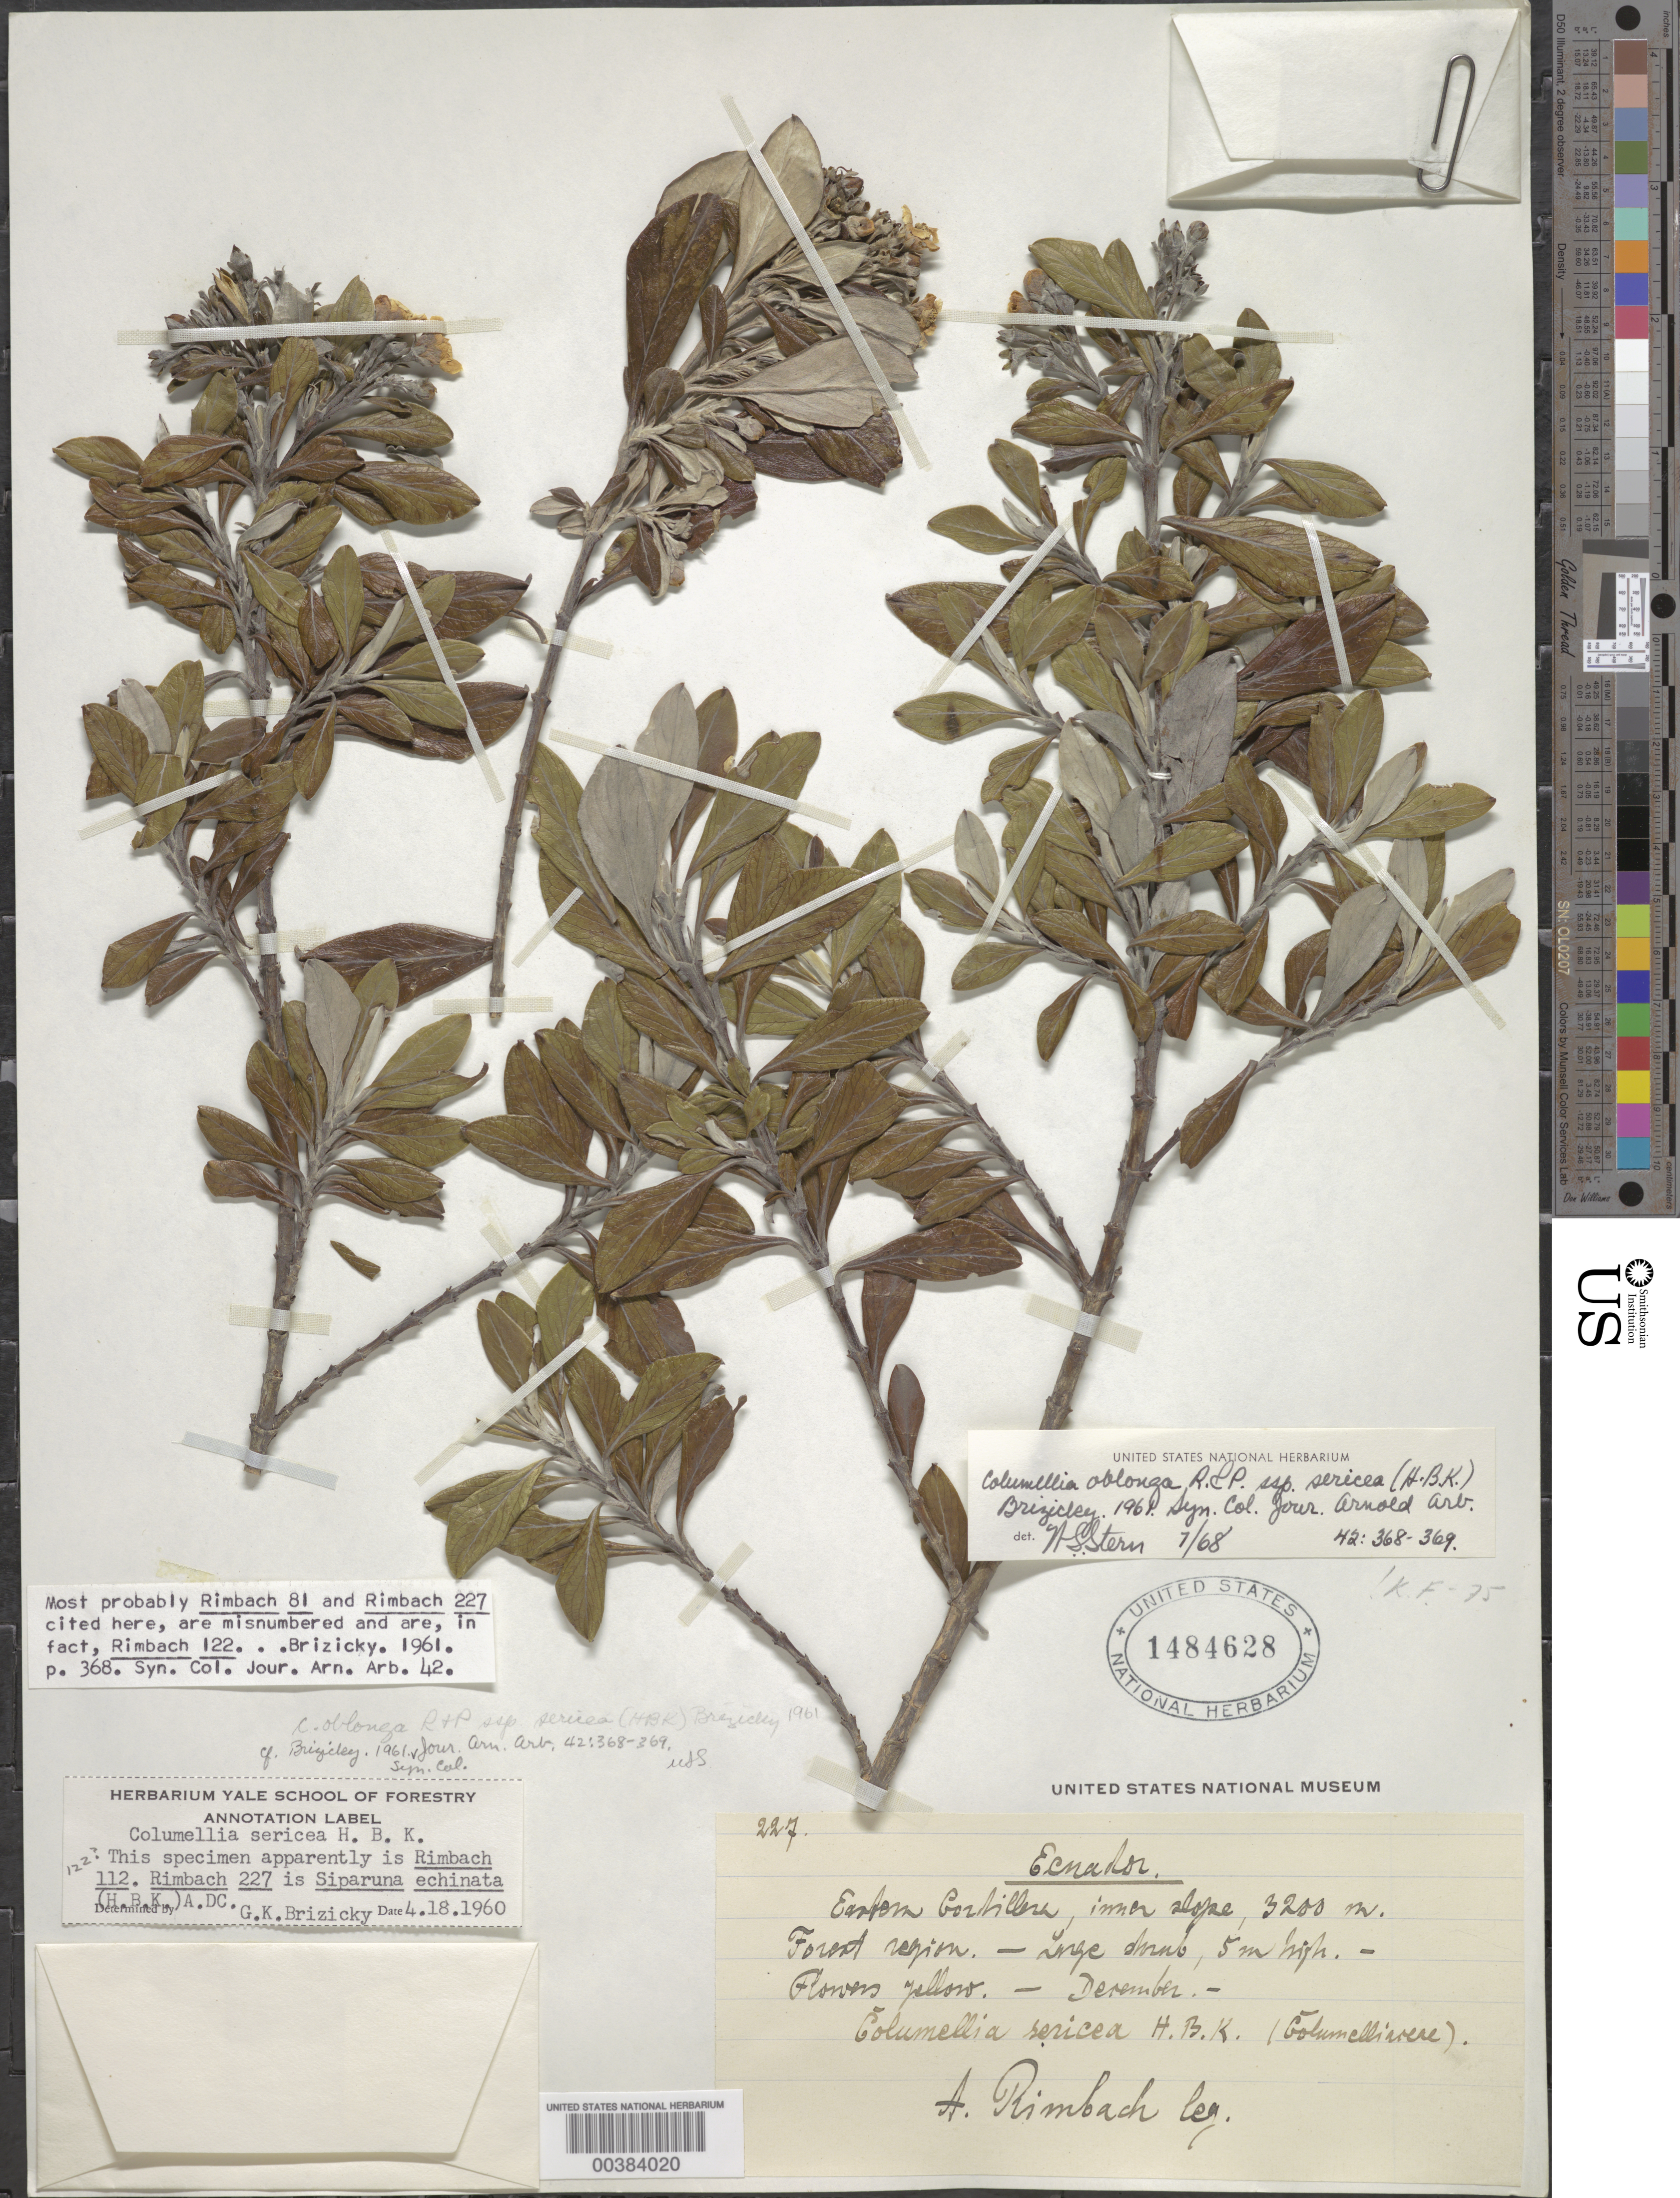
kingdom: Plantae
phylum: Tracheophyta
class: Magnoliopsida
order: Bruniales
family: Columelliaceae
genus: Columellia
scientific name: Columellia oblonga subsp. sericea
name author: (Kunth) Brizicky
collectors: A. Rimbach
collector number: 122 (or 227?)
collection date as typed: Dec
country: Ecuador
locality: Eastern Cordillera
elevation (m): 3200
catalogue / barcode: US 1484628